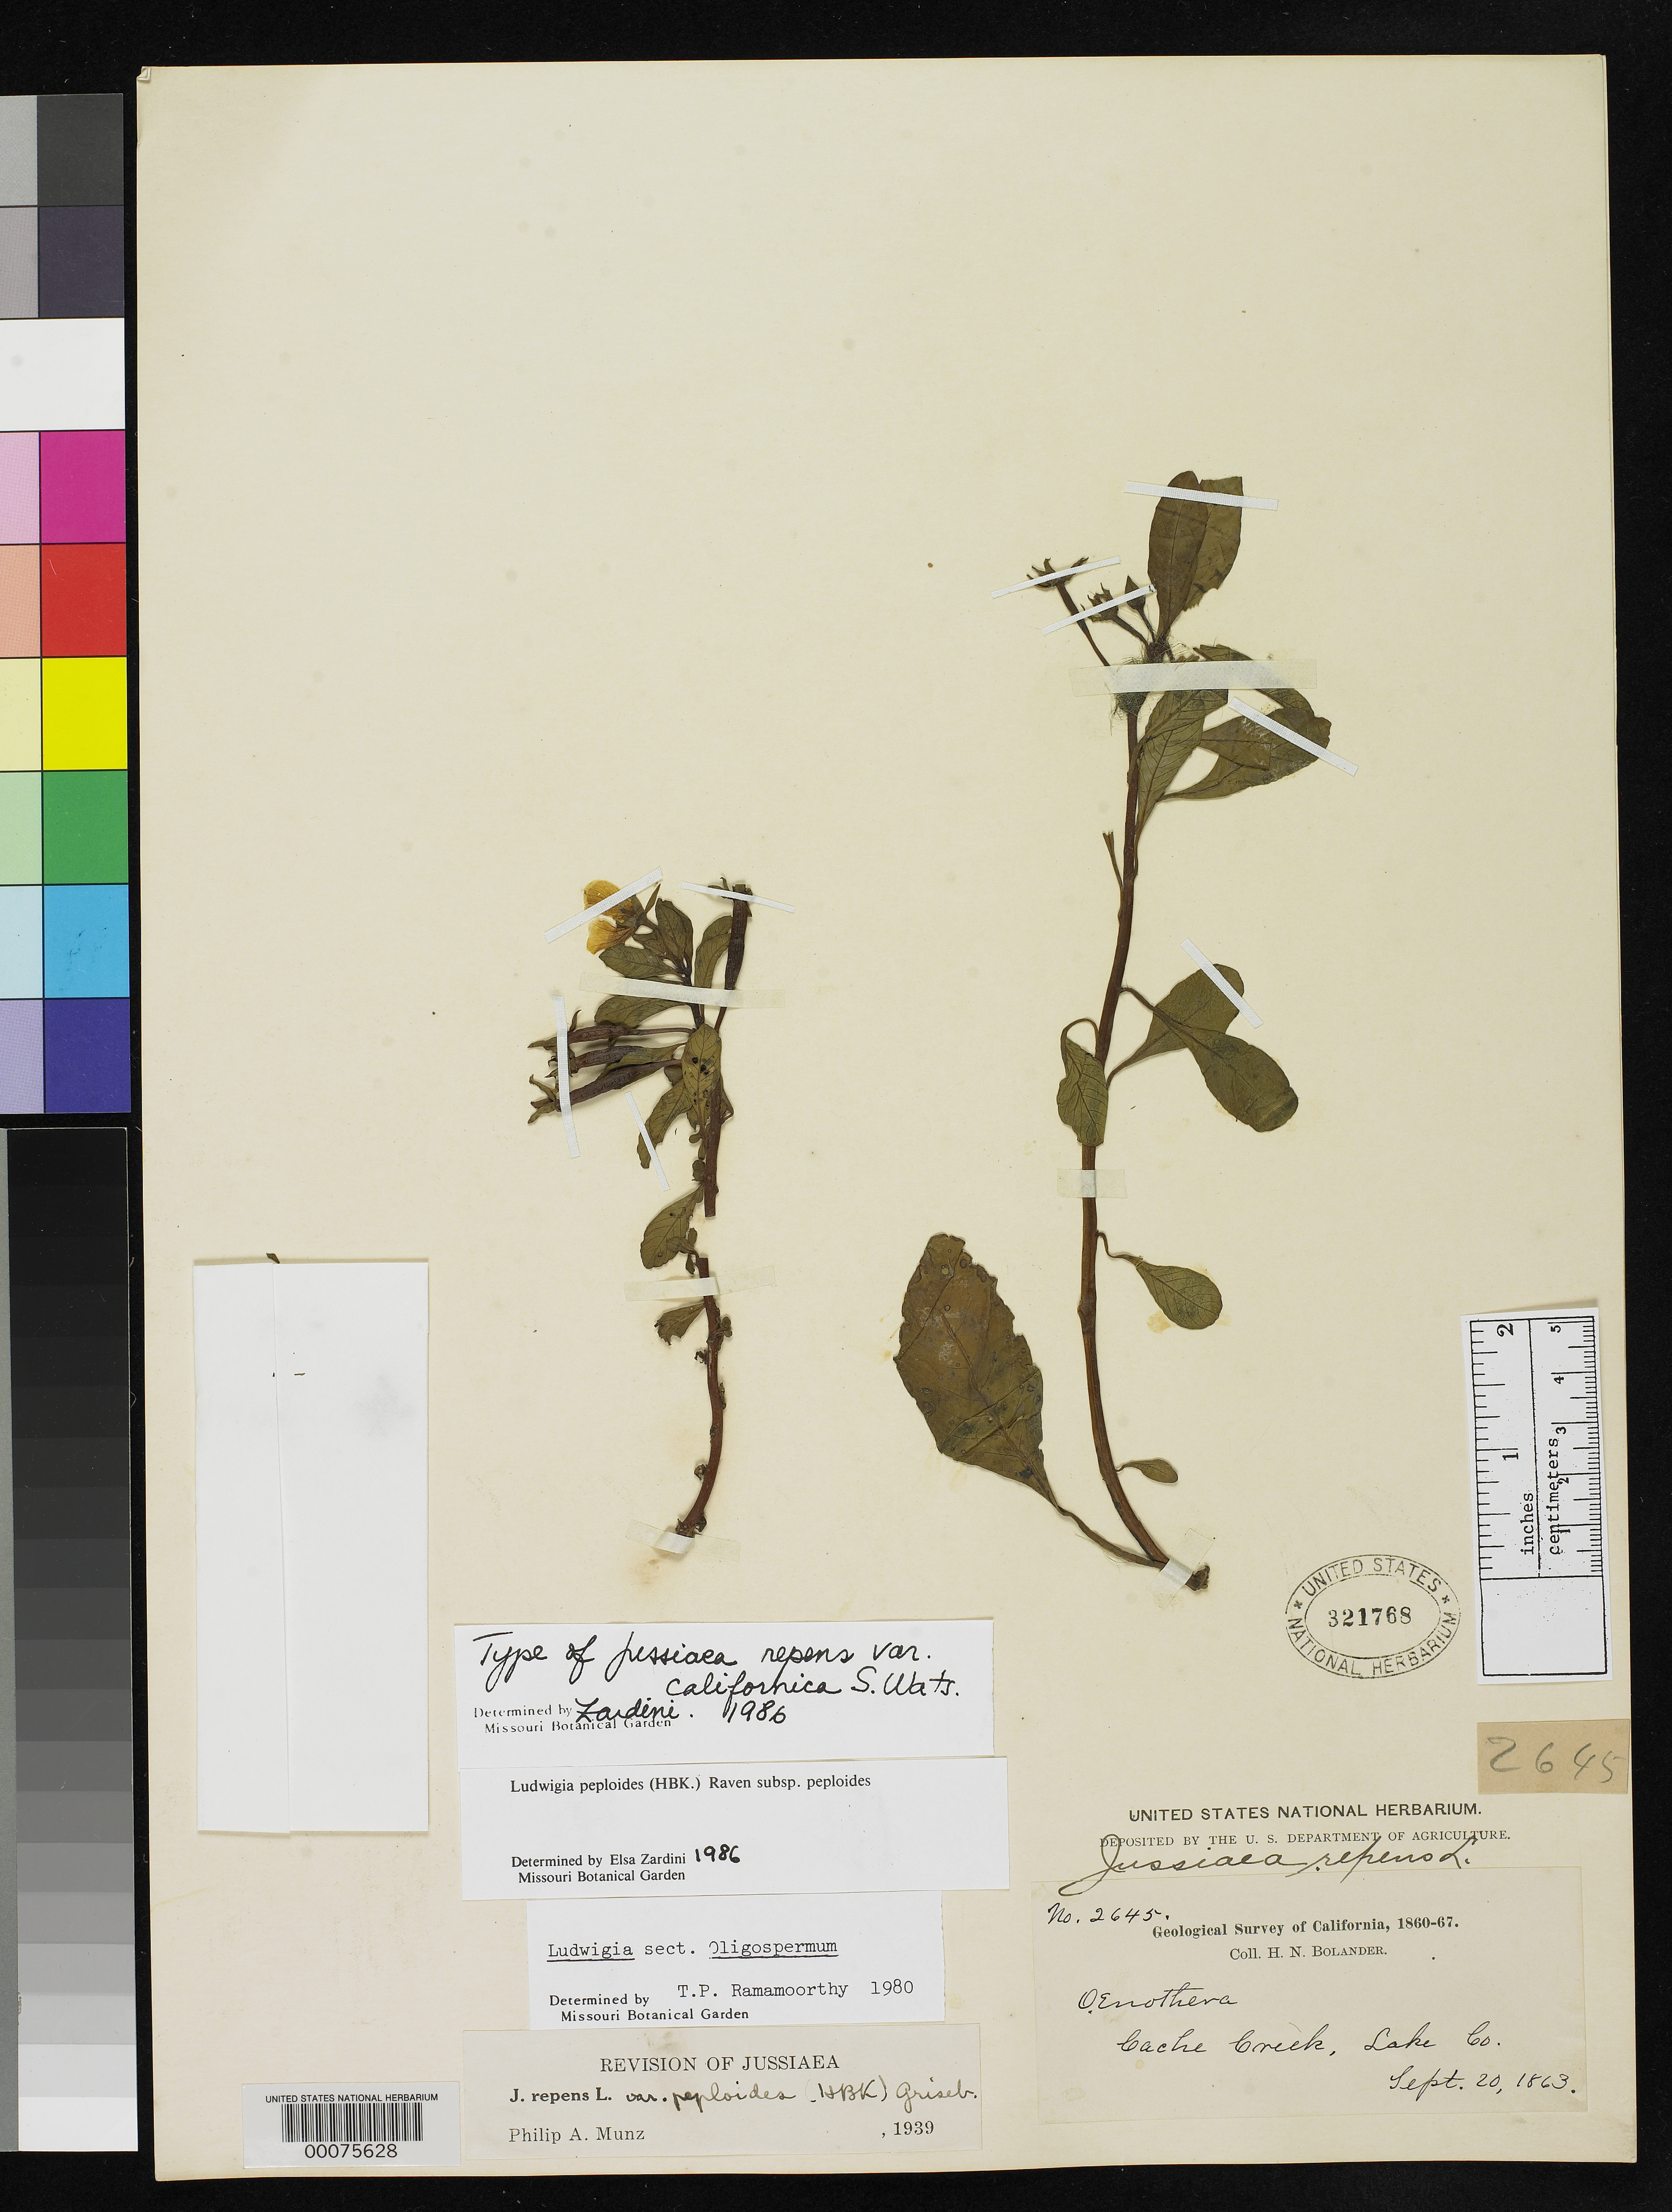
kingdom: Plantae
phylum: Tracheophyta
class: Magnoliopsida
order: Myrtales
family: Onagraceae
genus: Jussiaea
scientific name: Jussiaea repens var. californica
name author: S. Watson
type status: Isotype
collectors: H. Bolander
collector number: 2645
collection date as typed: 20 Sep 1863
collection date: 1863-09-20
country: United States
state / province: California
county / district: Lake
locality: Cache Creek.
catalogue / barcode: US 321768